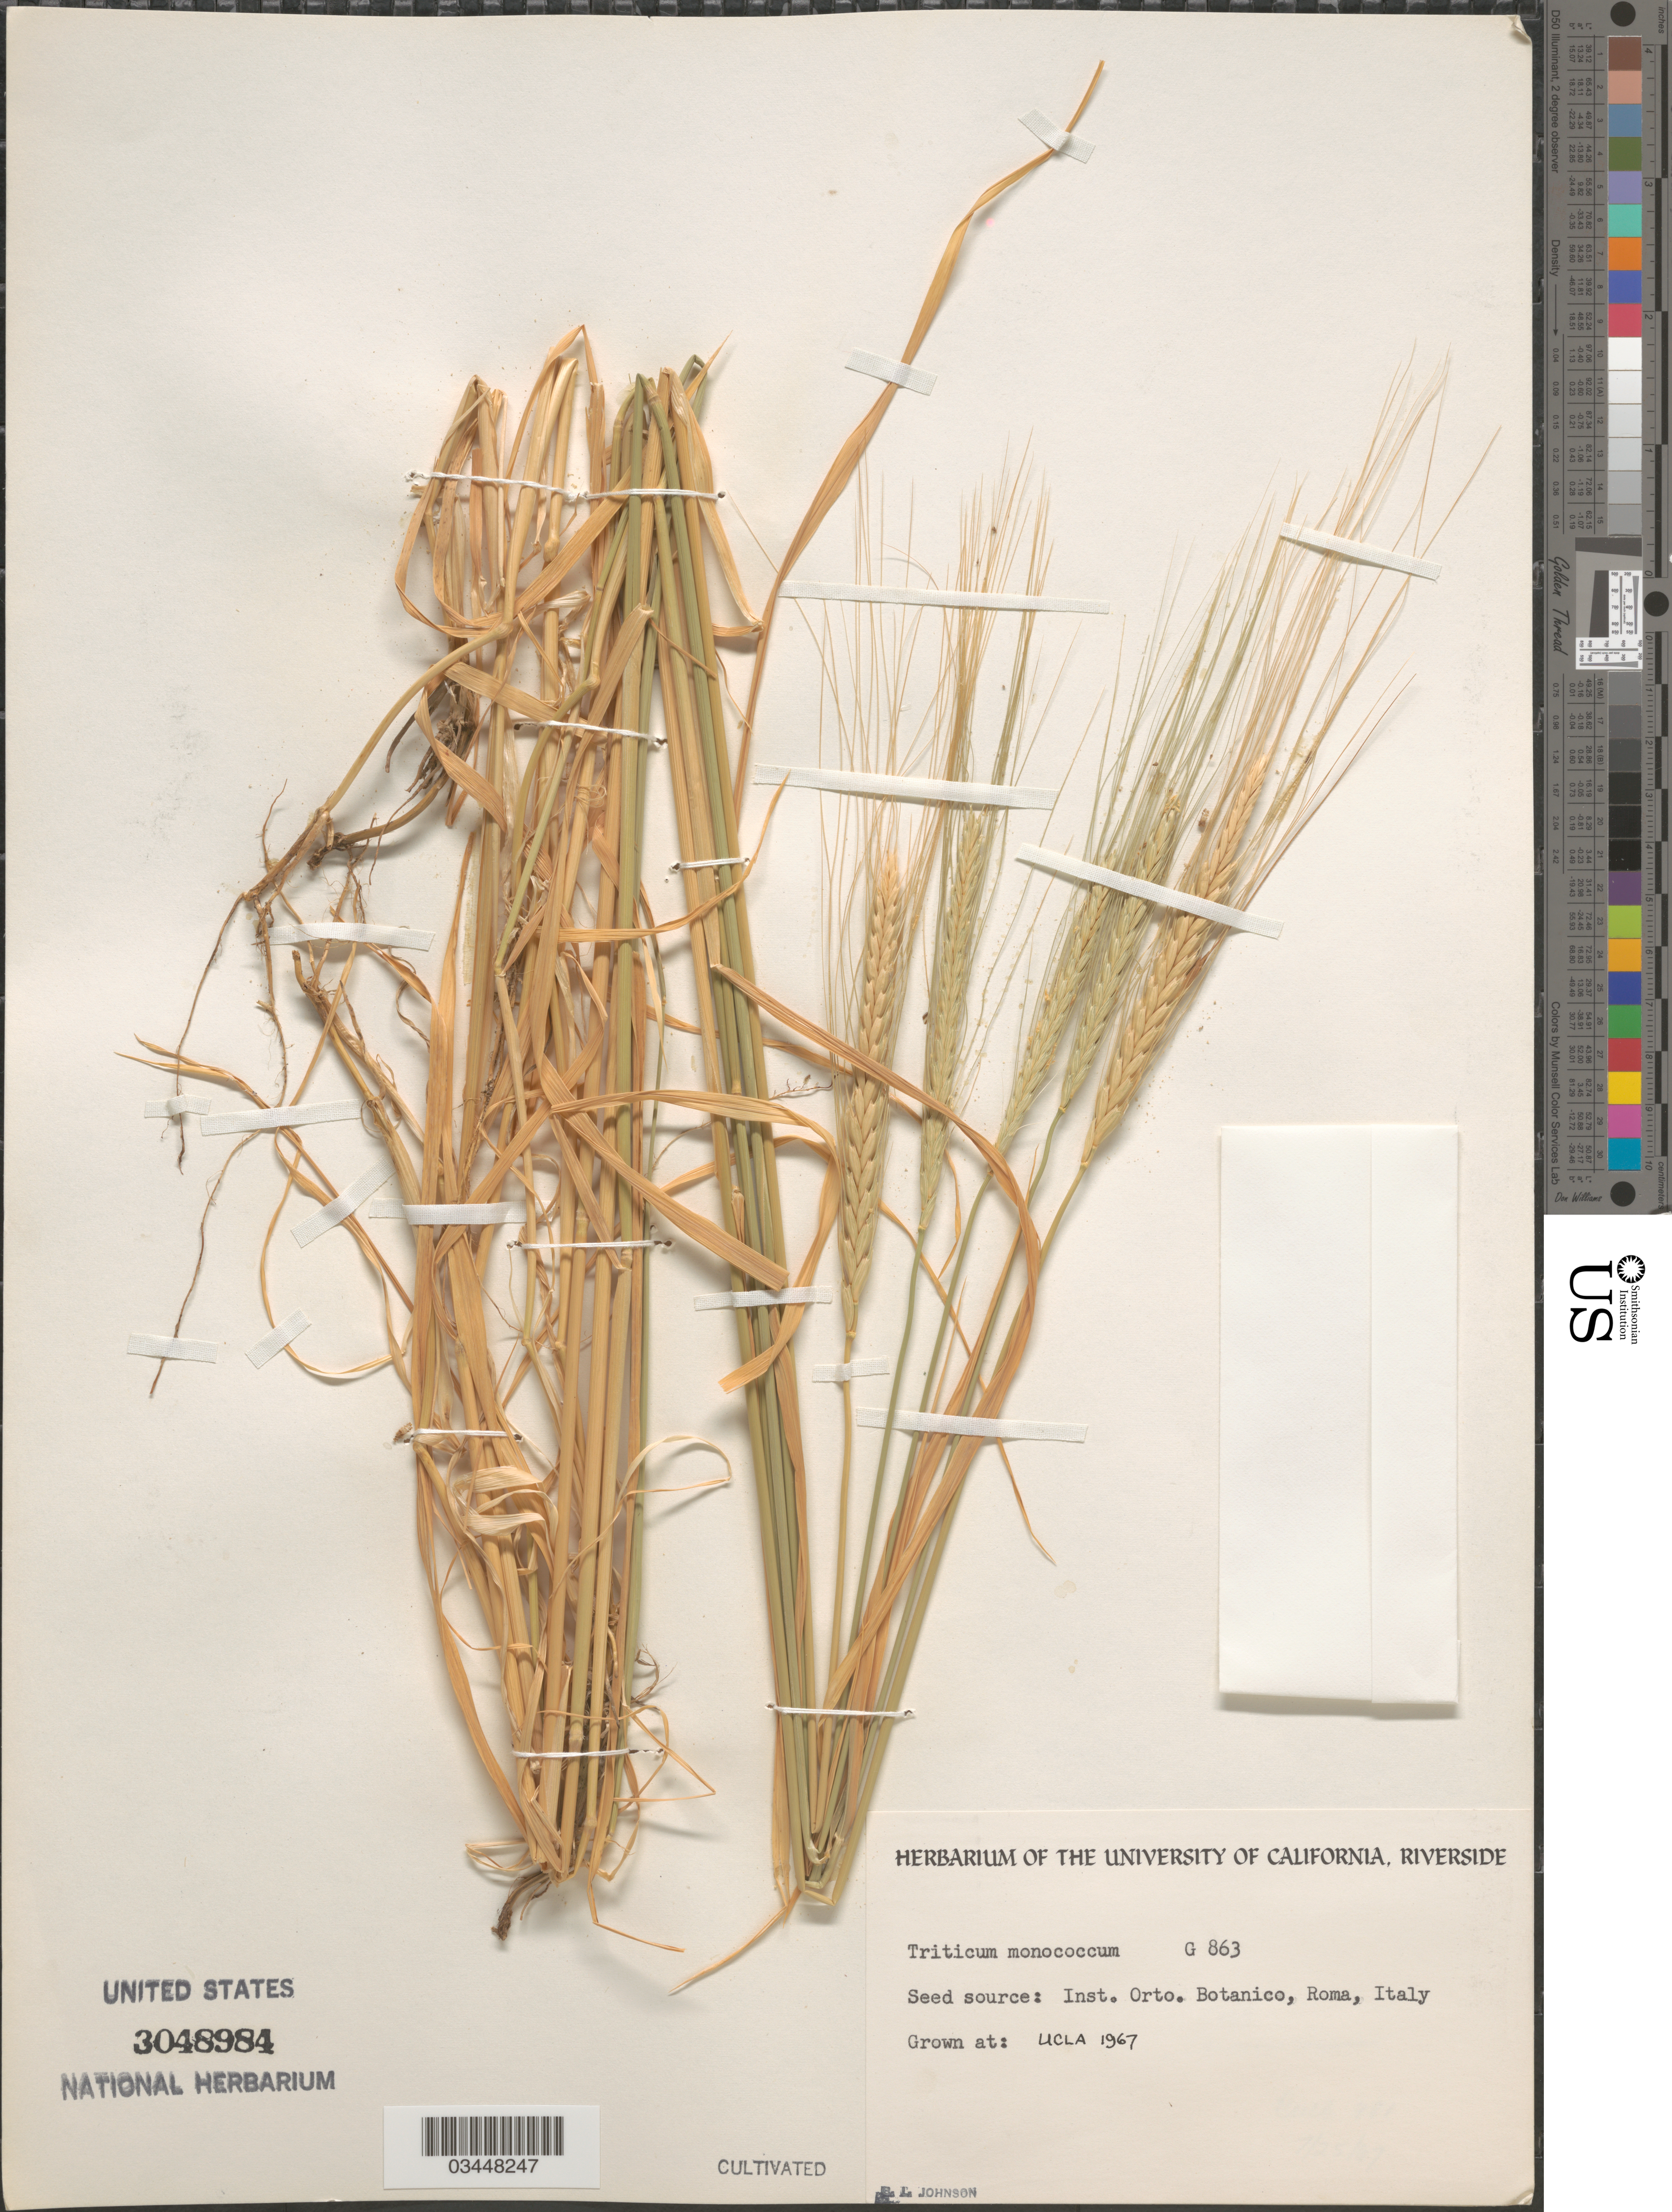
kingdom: Plantae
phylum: Tracheophyta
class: Liliopsida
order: Poales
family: Poaceae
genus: Triticum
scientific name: Triticum monococcum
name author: L.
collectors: B. Johnson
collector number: G863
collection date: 1967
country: United States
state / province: California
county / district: Los Angeles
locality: UCLA.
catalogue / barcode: US 3048984